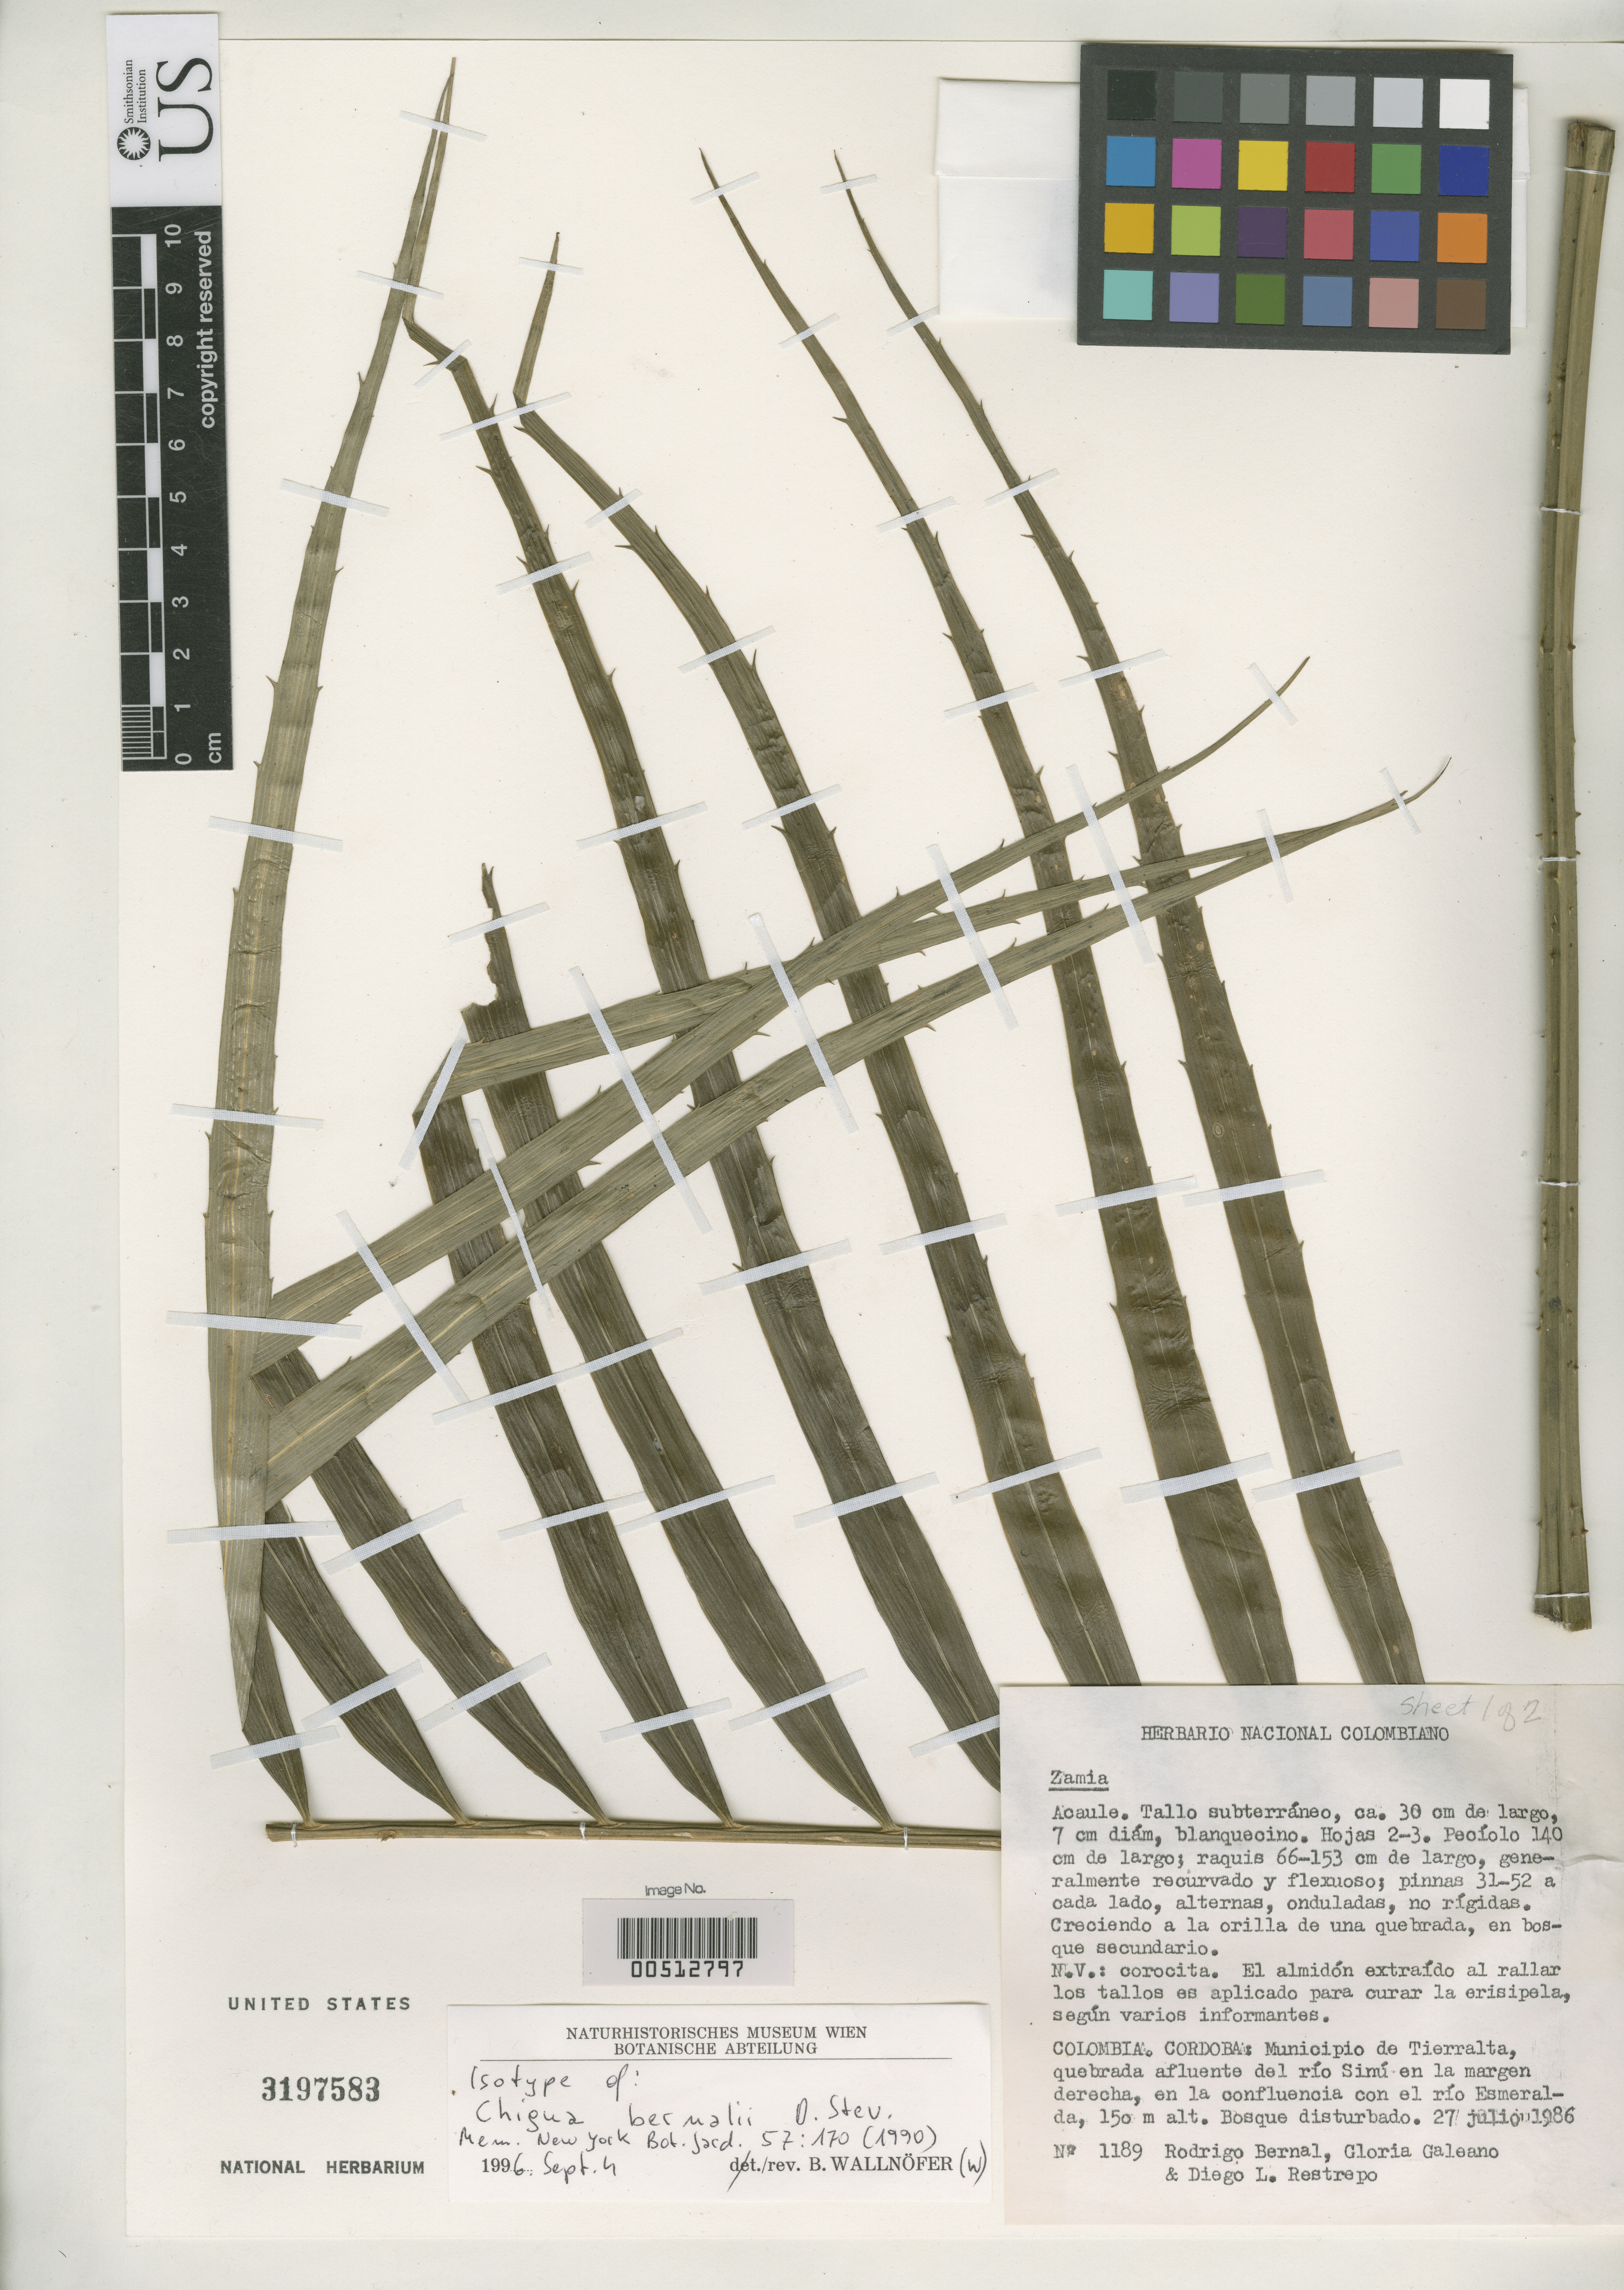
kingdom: Plantae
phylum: Tracheophyta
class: Cycadopsida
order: Cycadales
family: Zamiaceae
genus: Chigua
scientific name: Chigua bernalii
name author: D. Stevenson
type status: Isotype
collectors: R. Bernal González, G. A. Galeano & D. Restrepo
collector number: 1189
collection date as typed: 27 Jul 1986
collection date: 1986-07-27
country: Colombia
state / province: Córdoba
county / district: Tierralta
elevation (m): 150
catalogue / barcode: US 3197583